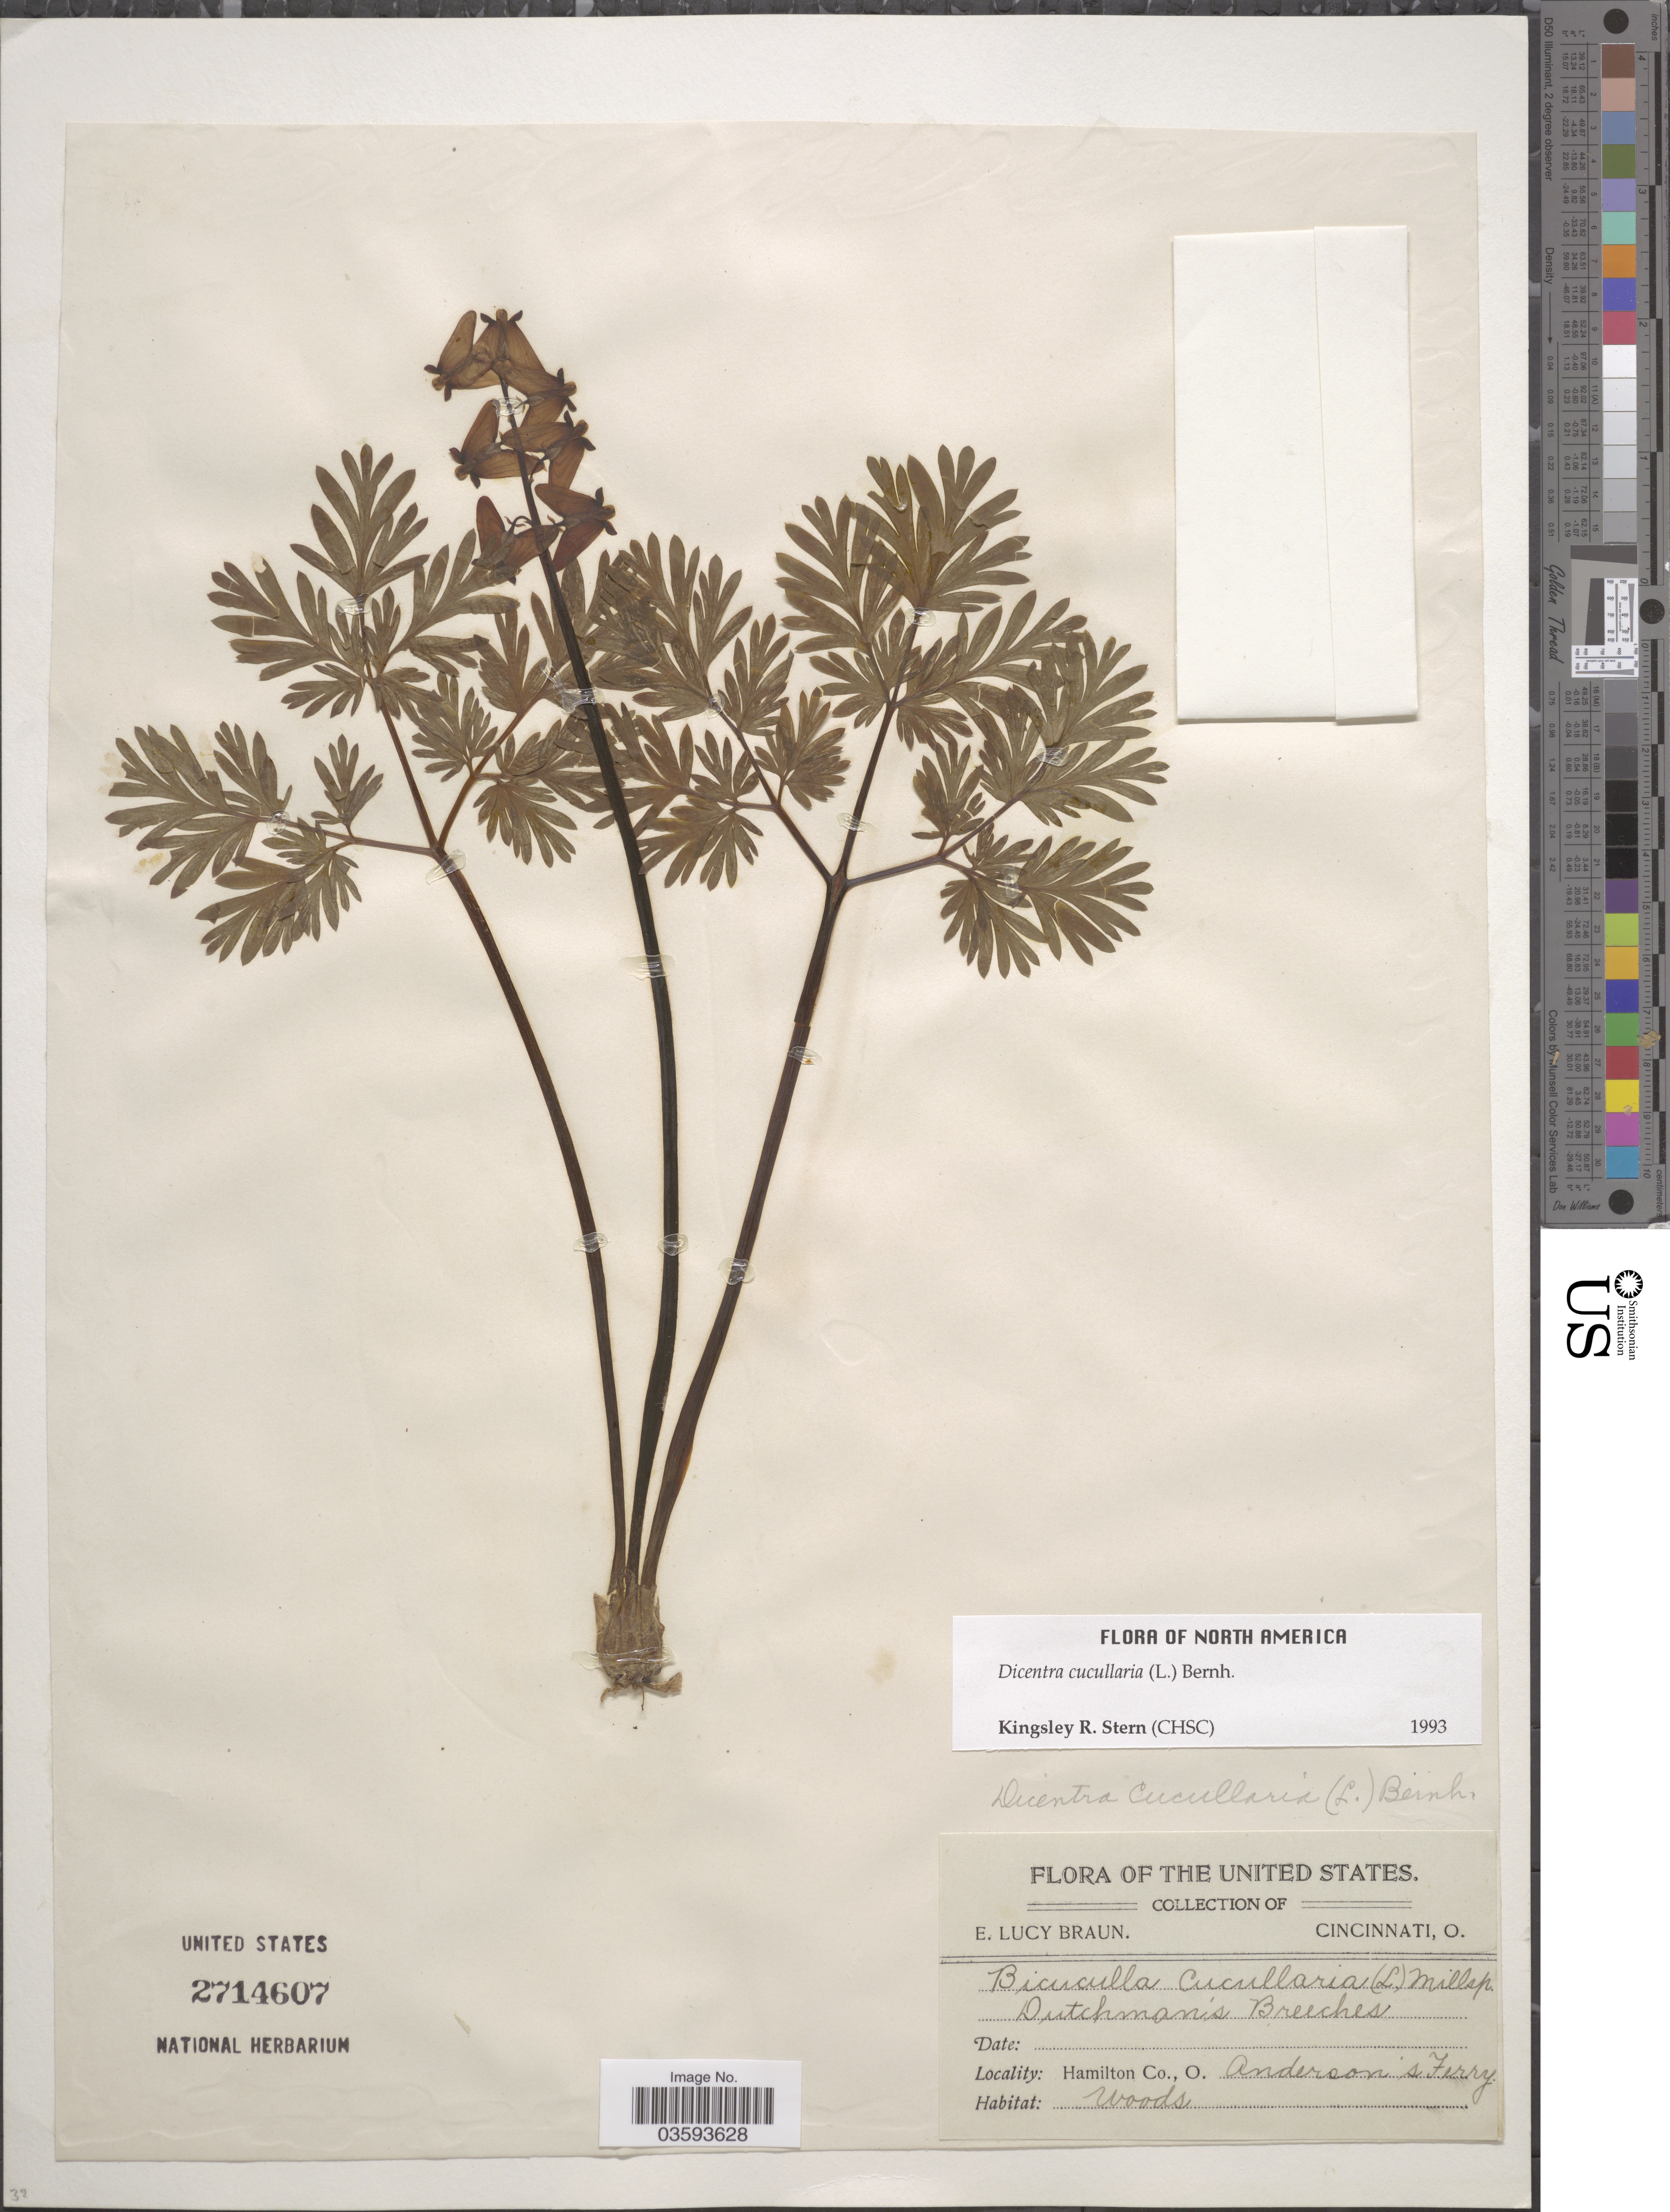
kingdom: Plantae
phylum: Tracheophyta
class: Magnoliopsida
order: Ranunculales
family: Papaveraceae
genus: Dicentra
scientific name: Dicentra cucullaria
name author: (L.) Bernh.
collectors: E. L. Braun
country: United States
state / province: Ohio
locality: Hamilton Co. Anderson's Ferry.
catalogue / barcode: US 2714607